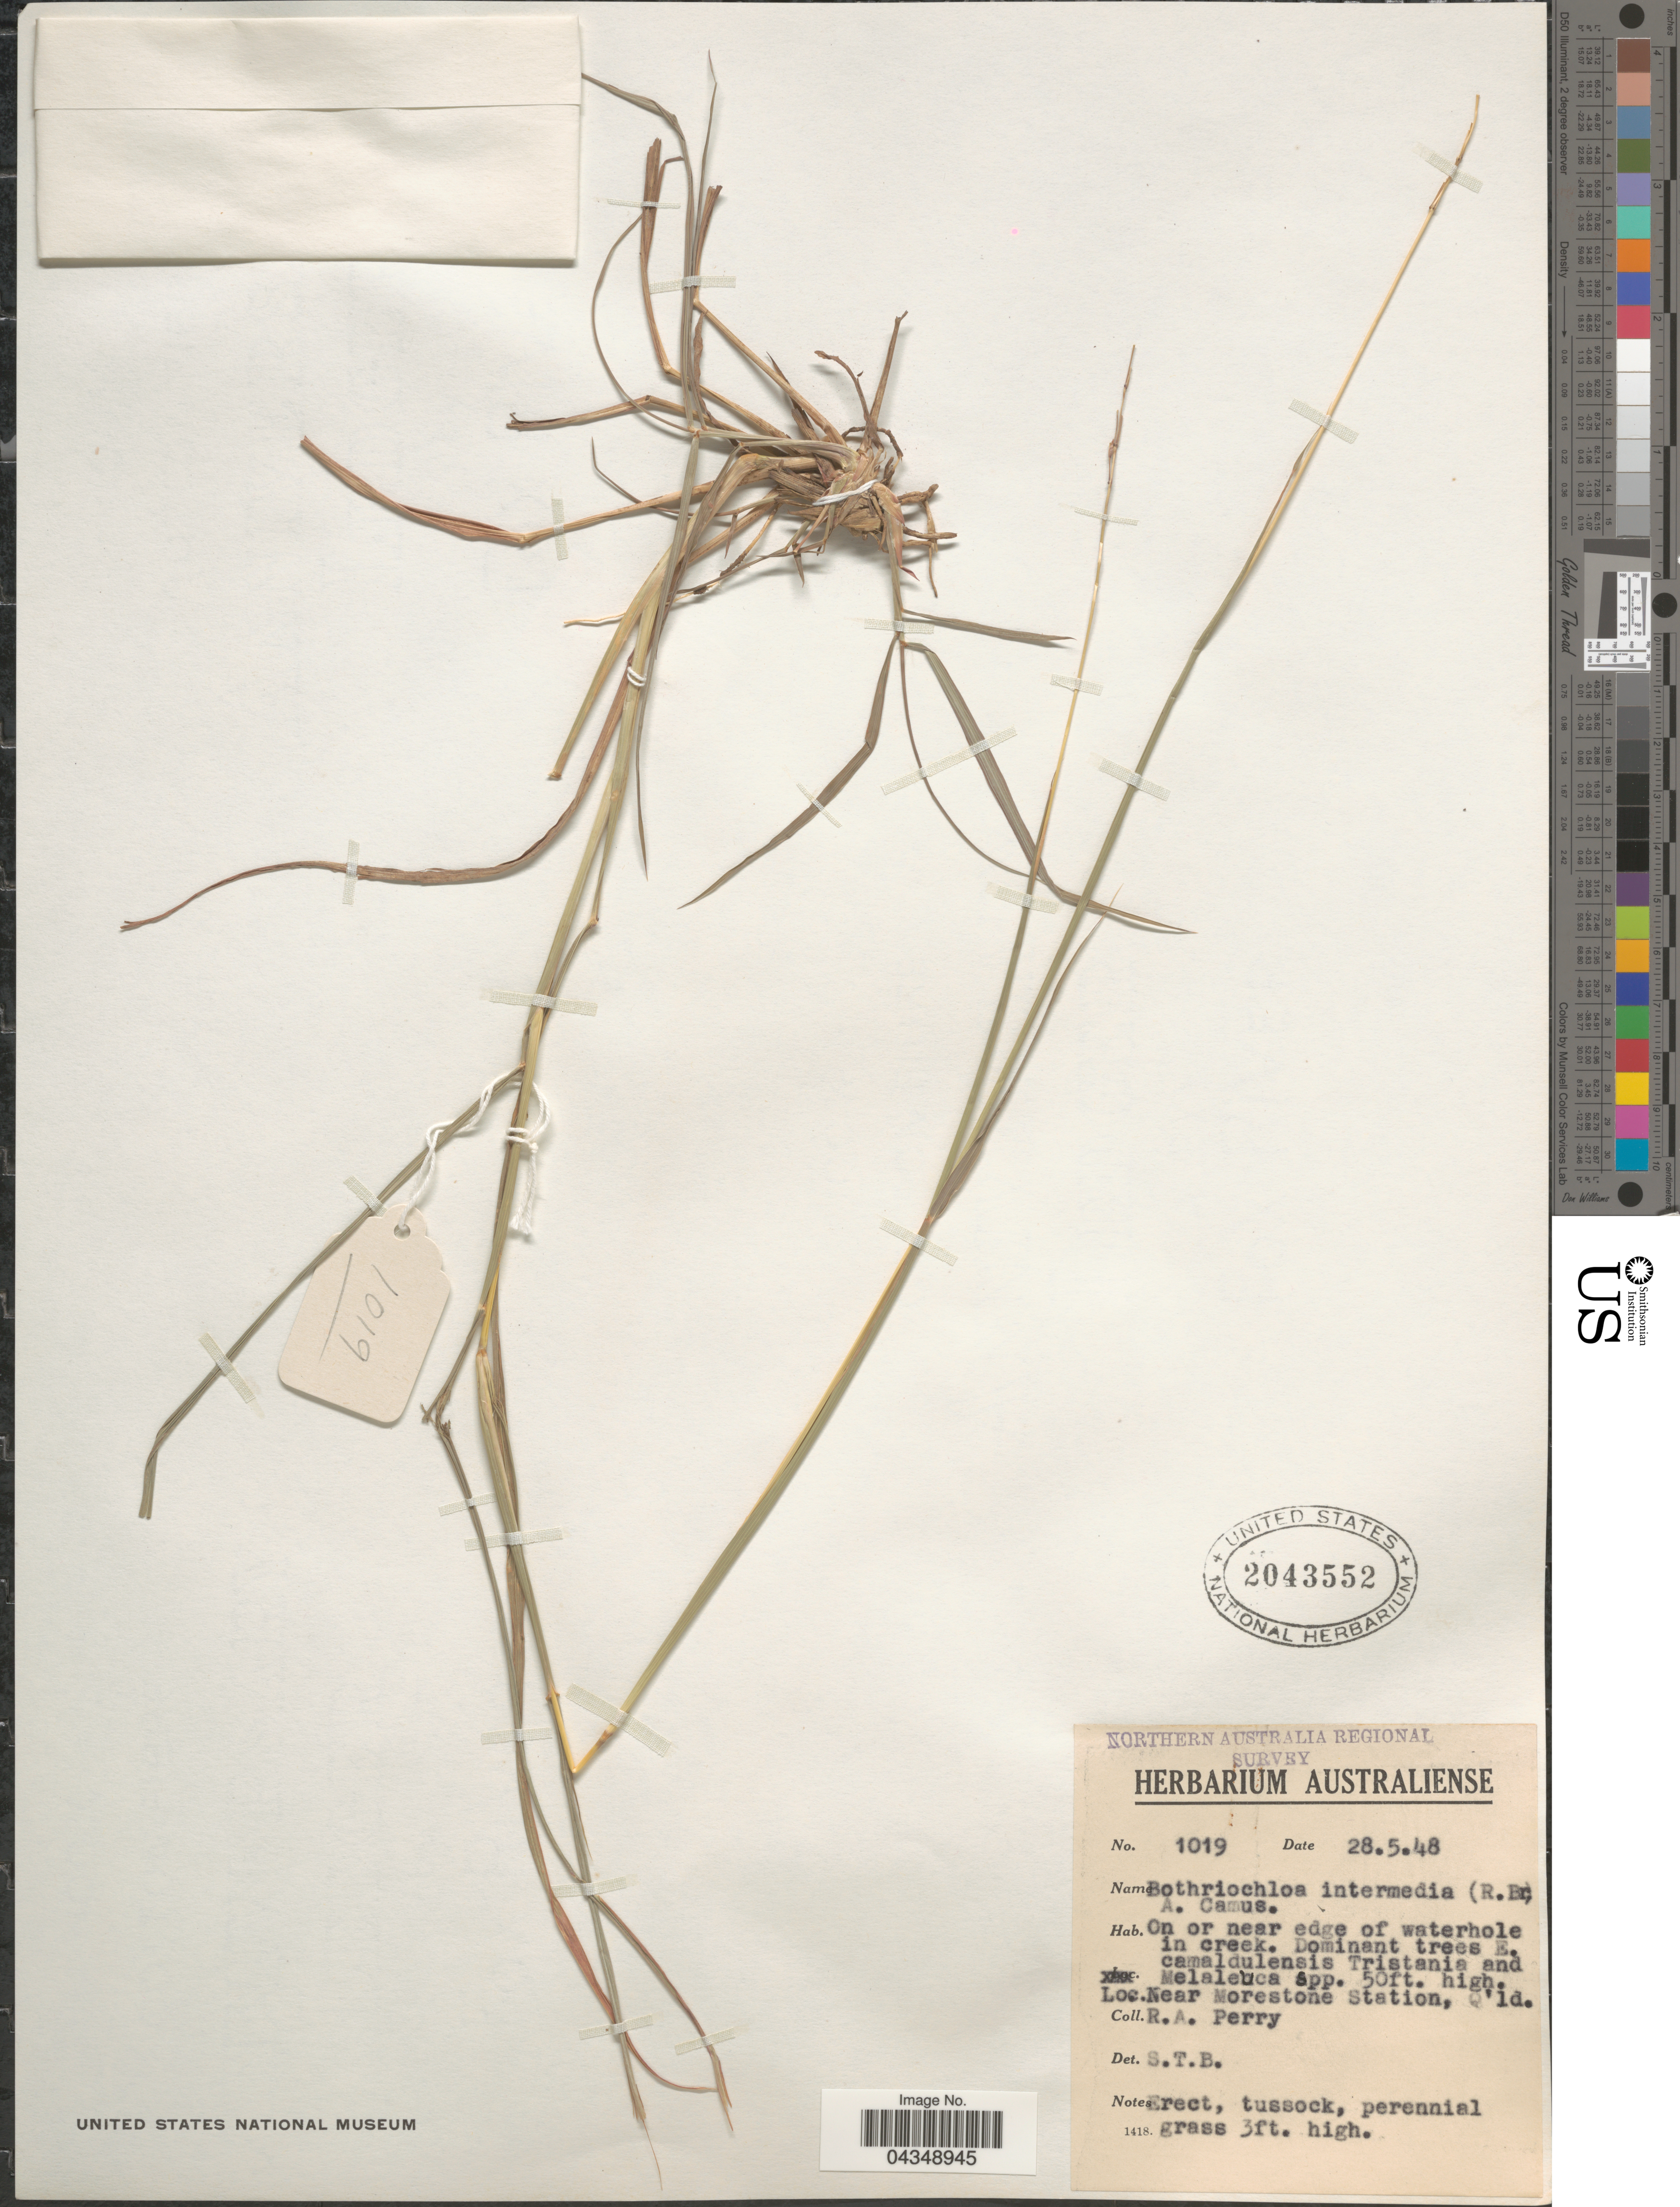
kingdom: Plantae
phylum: Tracheophyta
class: Liliopsida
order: Poales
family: Poaceae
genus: Bothriochloa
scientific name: Bothriochloa bladhii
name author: (Retz.) S.T. Blake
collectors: Perry, R. A.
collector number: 1019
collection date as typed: Transcribed d/m/y: 28/5/48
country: Australia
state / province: Queensland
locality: Northern Australia Regional Survey. On or near edge of waterhole in creek. Near Morestone Station, Q'ld.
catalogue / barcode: US 2043552